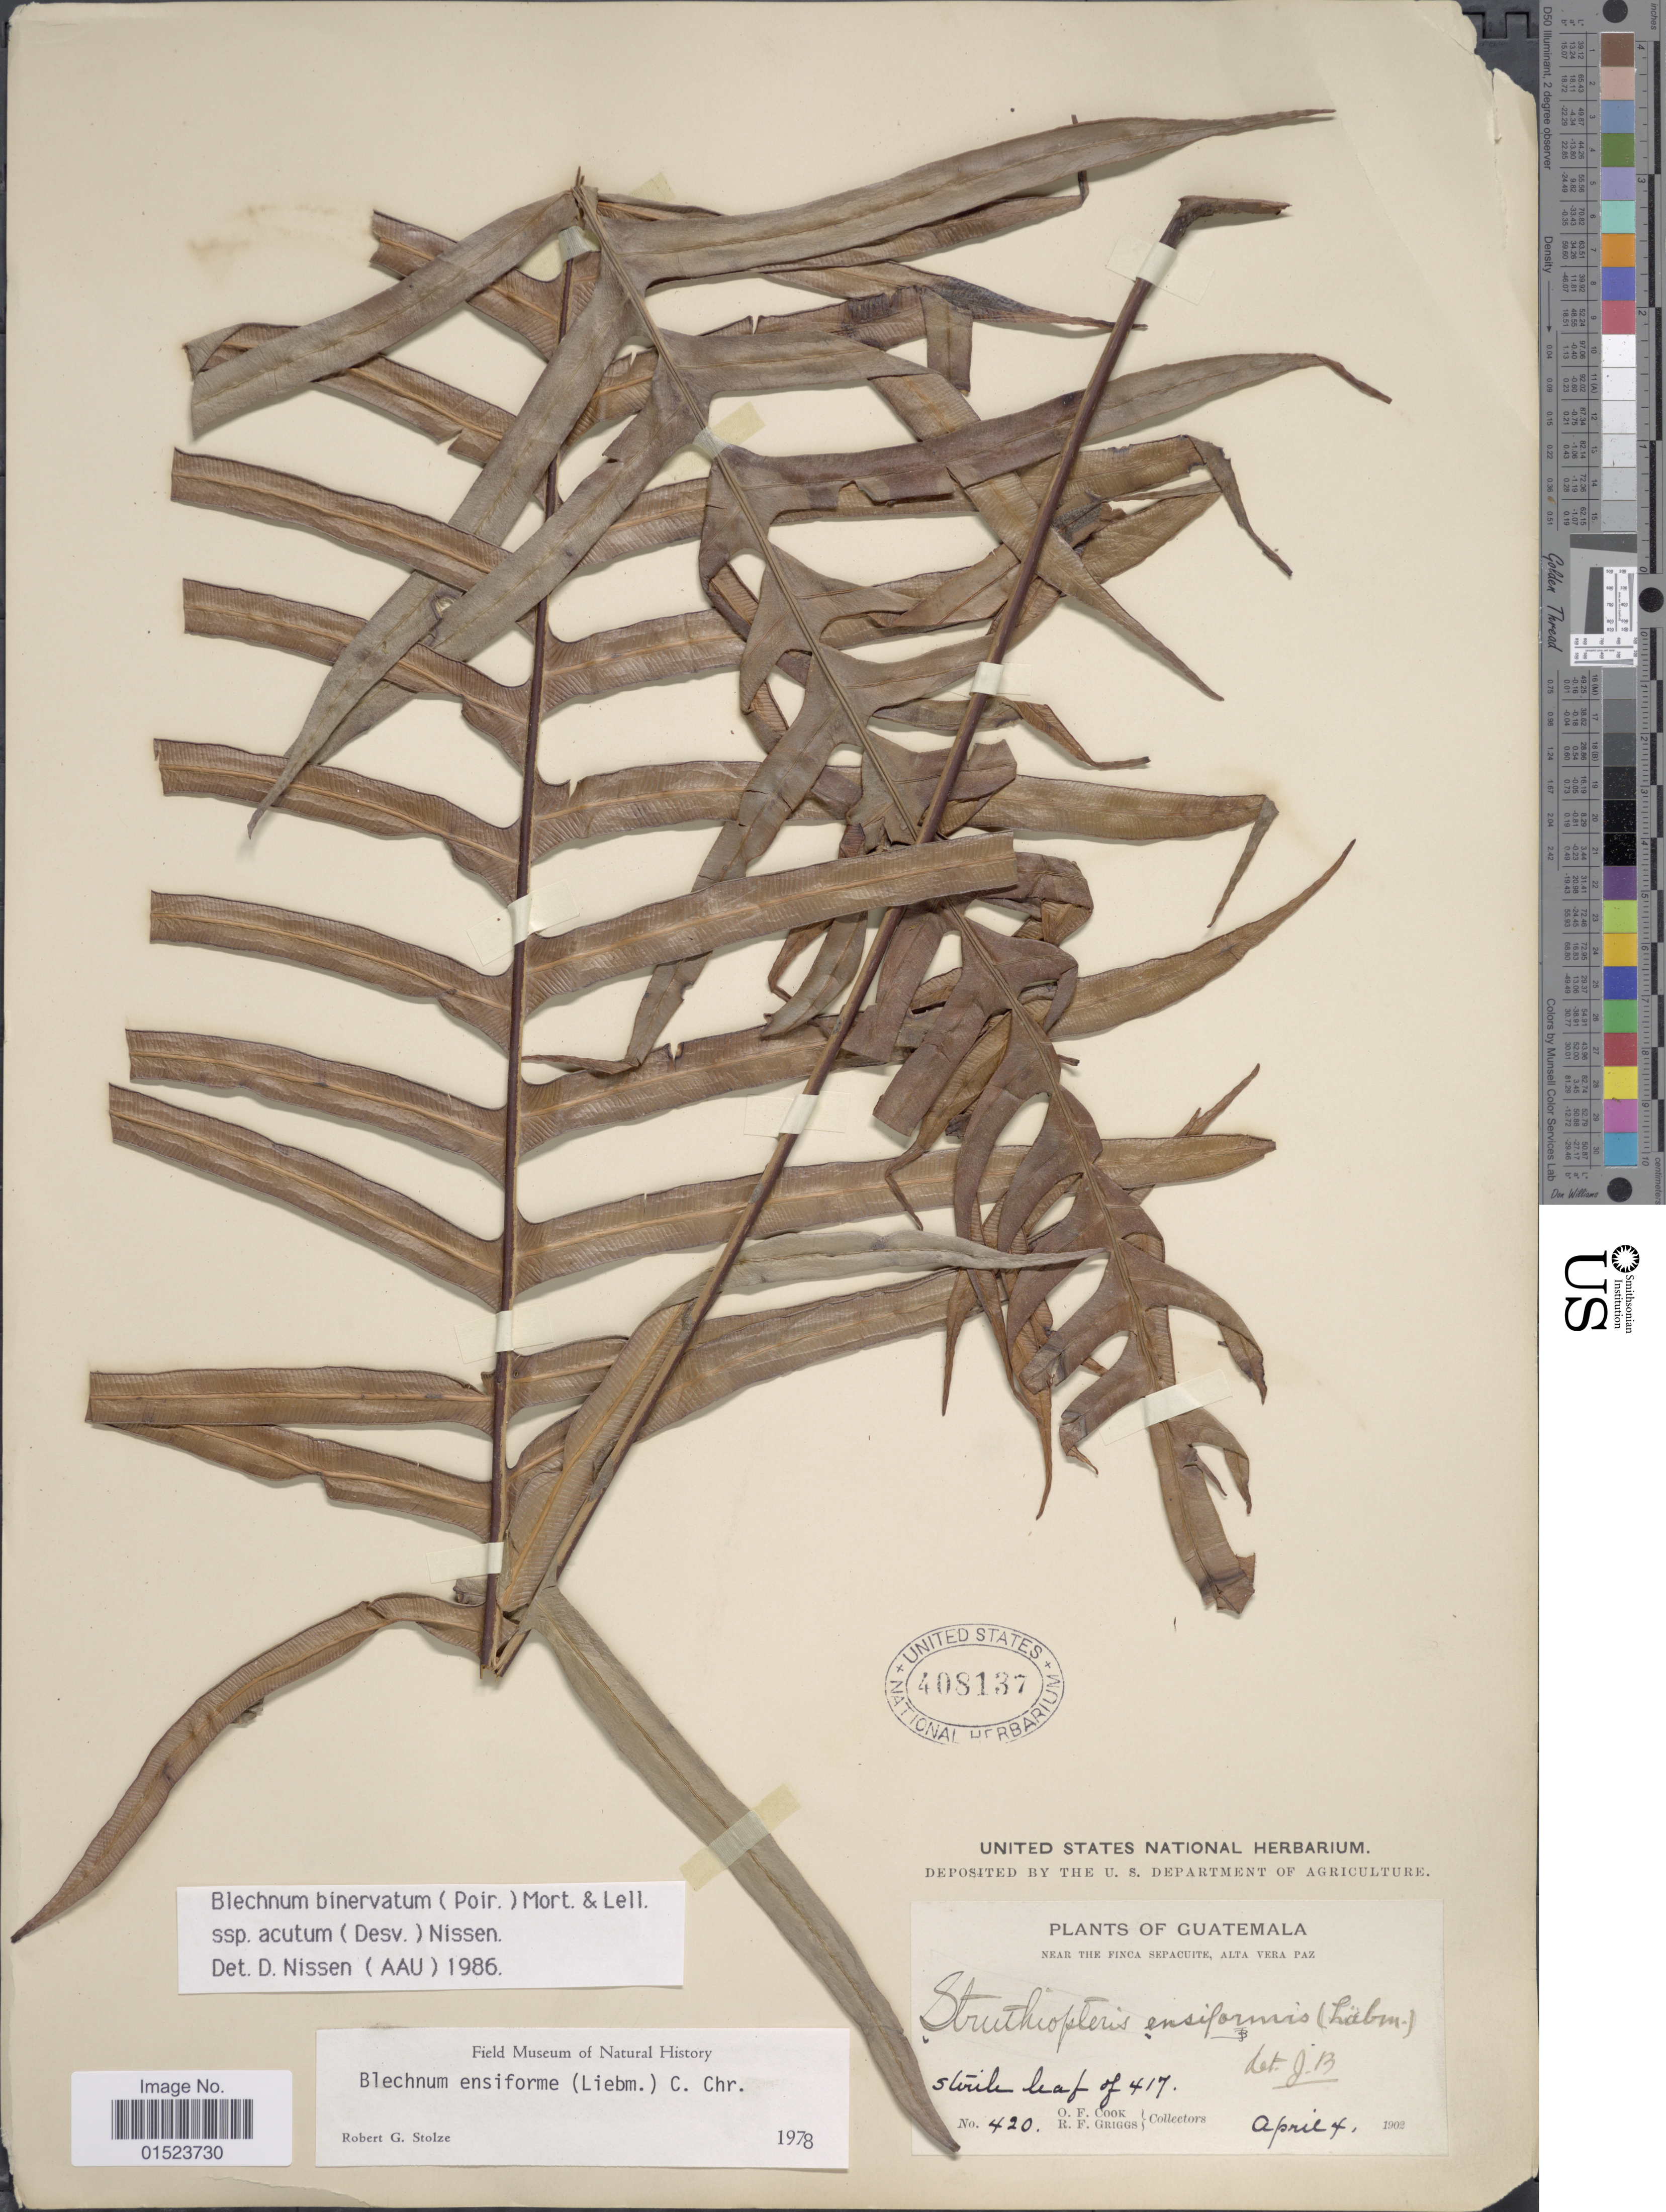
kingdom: Plantae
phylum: Tracheophyta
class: Polypodiopsida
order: Polypodiales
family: Blechnaceae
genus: Blechnum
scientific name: Blechnum ensiforme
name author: (Liebm.) C. Chr.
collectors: O. F. Cook & R. F. Griggs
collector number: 420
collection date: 1902-04-04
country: Guatemala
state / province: Alta Verapaz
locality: Near the Finca Sepacuite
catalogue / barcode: US 408137